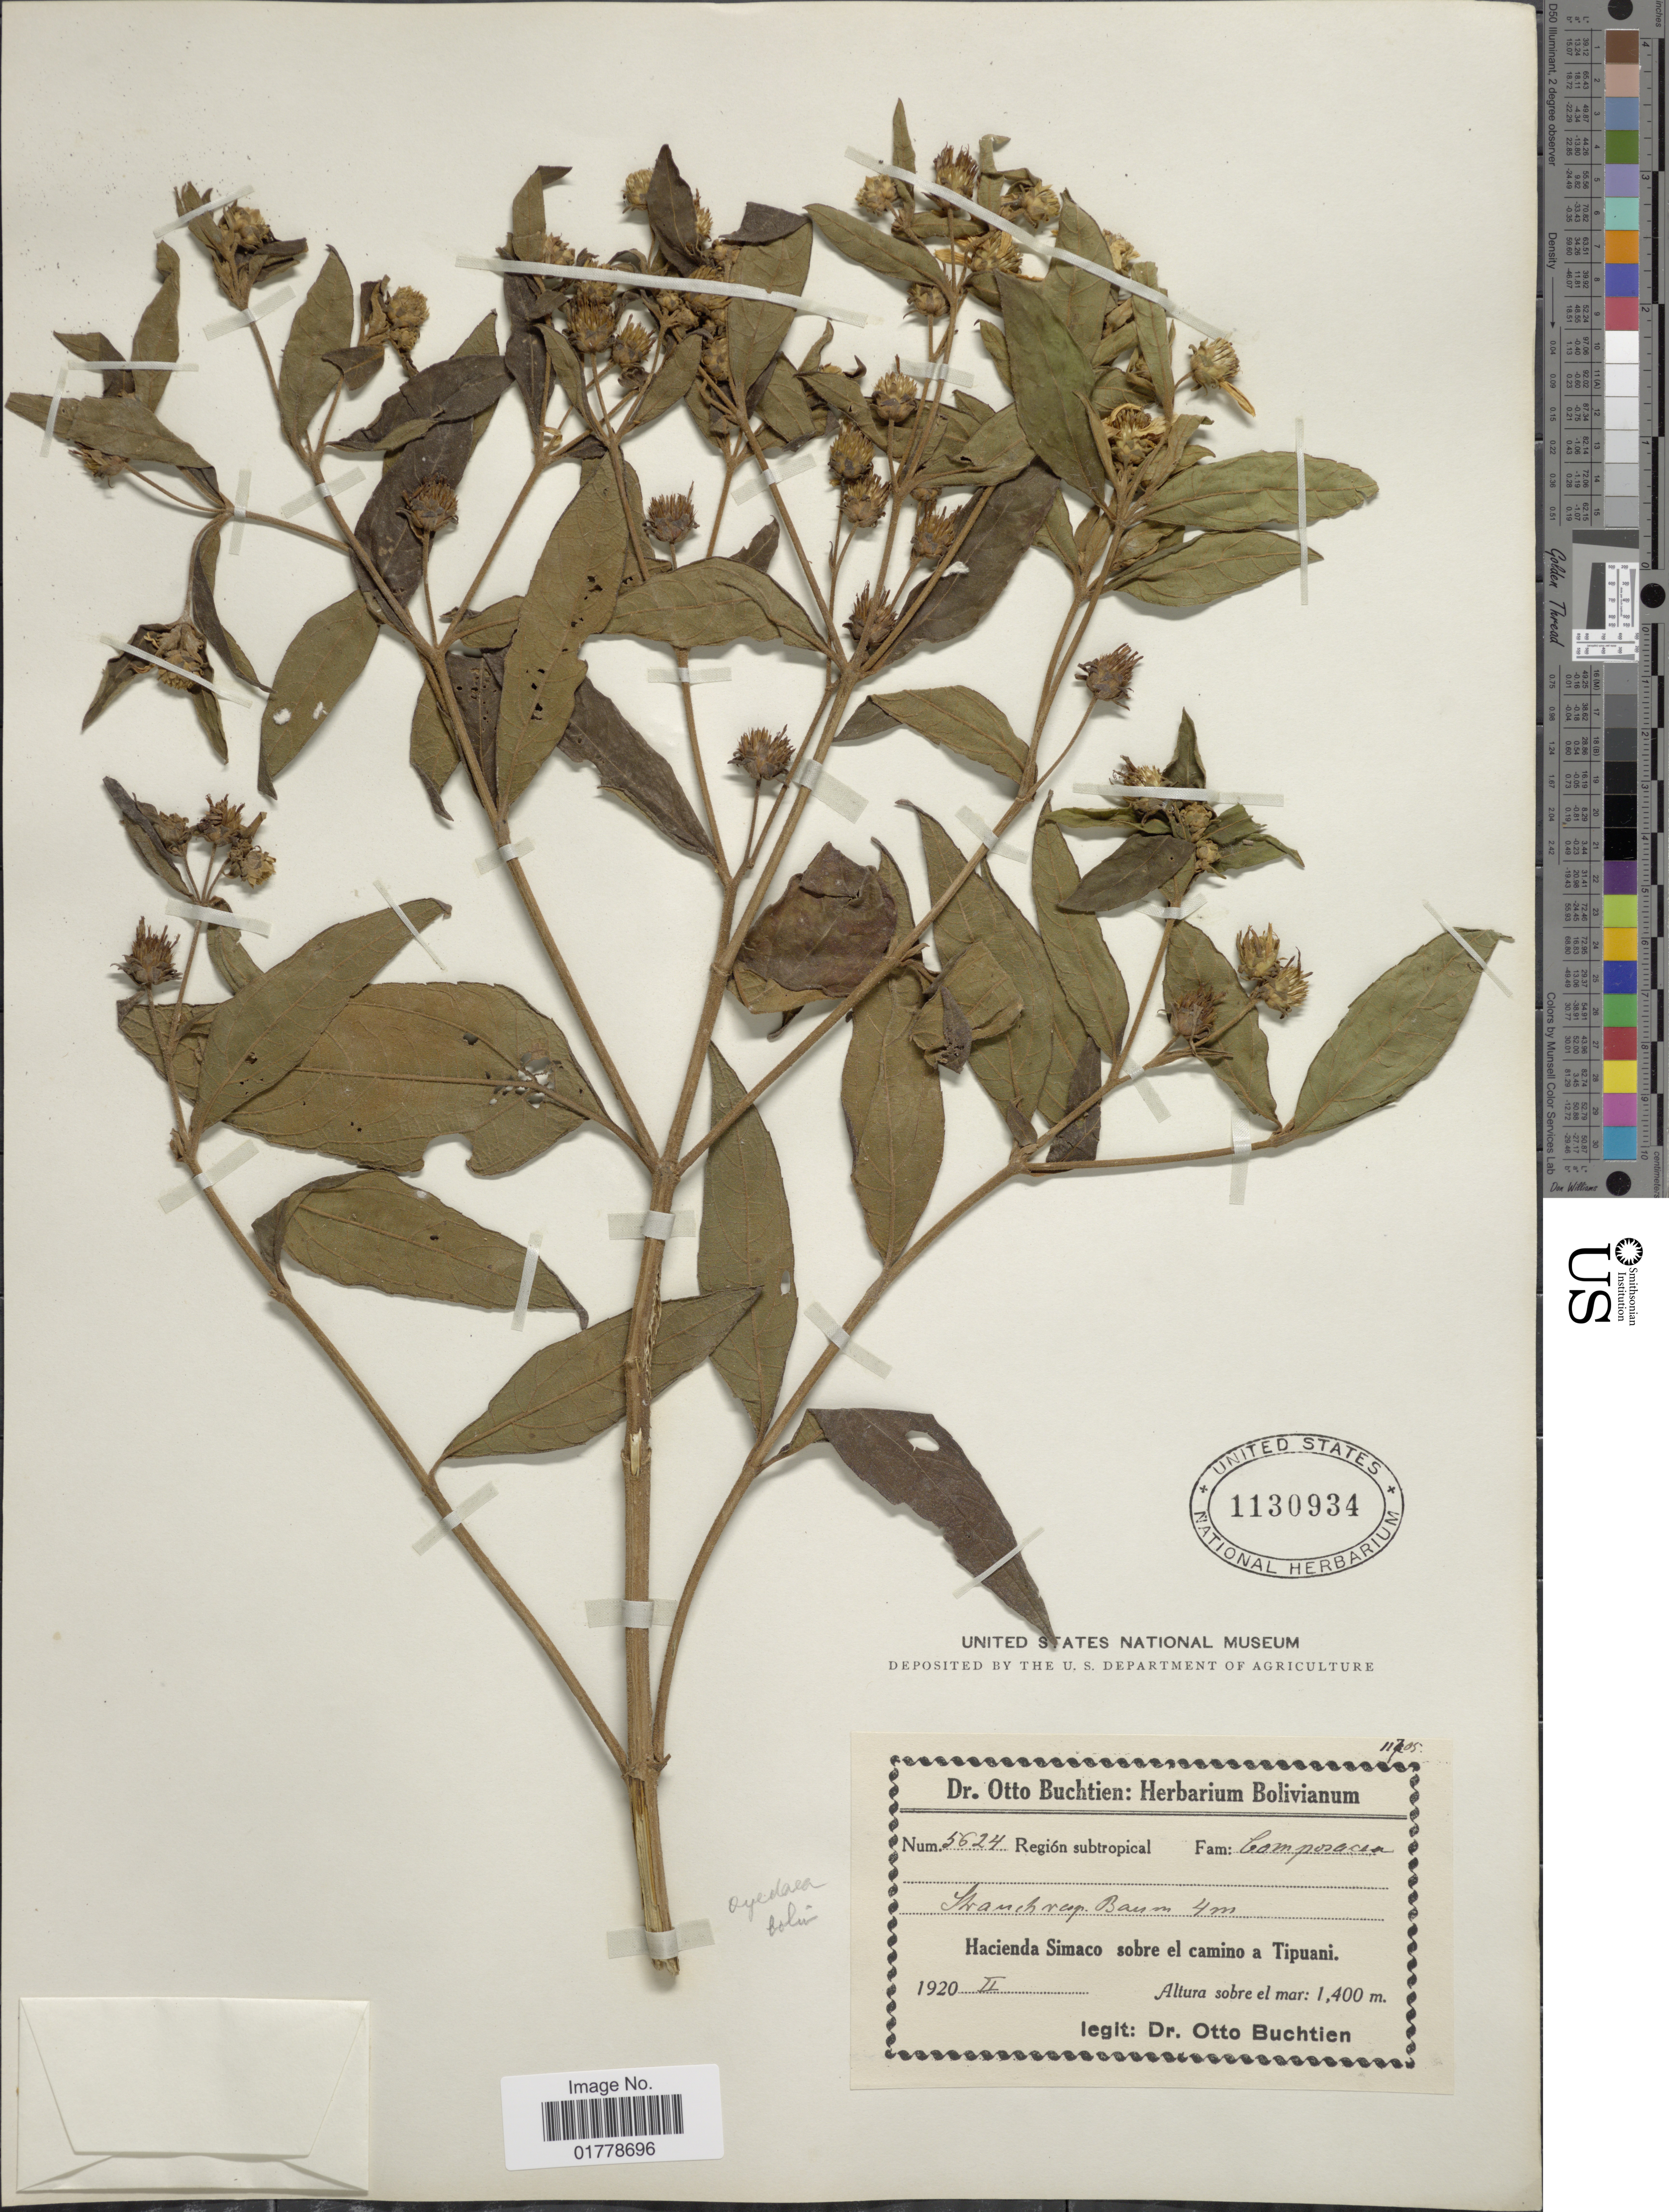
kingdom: Plantae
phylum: Tracheophyta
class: Magnoliopsida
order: Asterales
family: Asteraceae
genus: Oyedaea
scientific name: Oyedaea boliviana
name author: Britton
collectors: O. Buchtien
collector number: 5624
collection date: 1920-02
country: Bolivia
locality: Región subtropical. Hacienda Simaco sobre el camino a Tipuani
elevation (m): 1400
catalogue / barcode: US 1130934